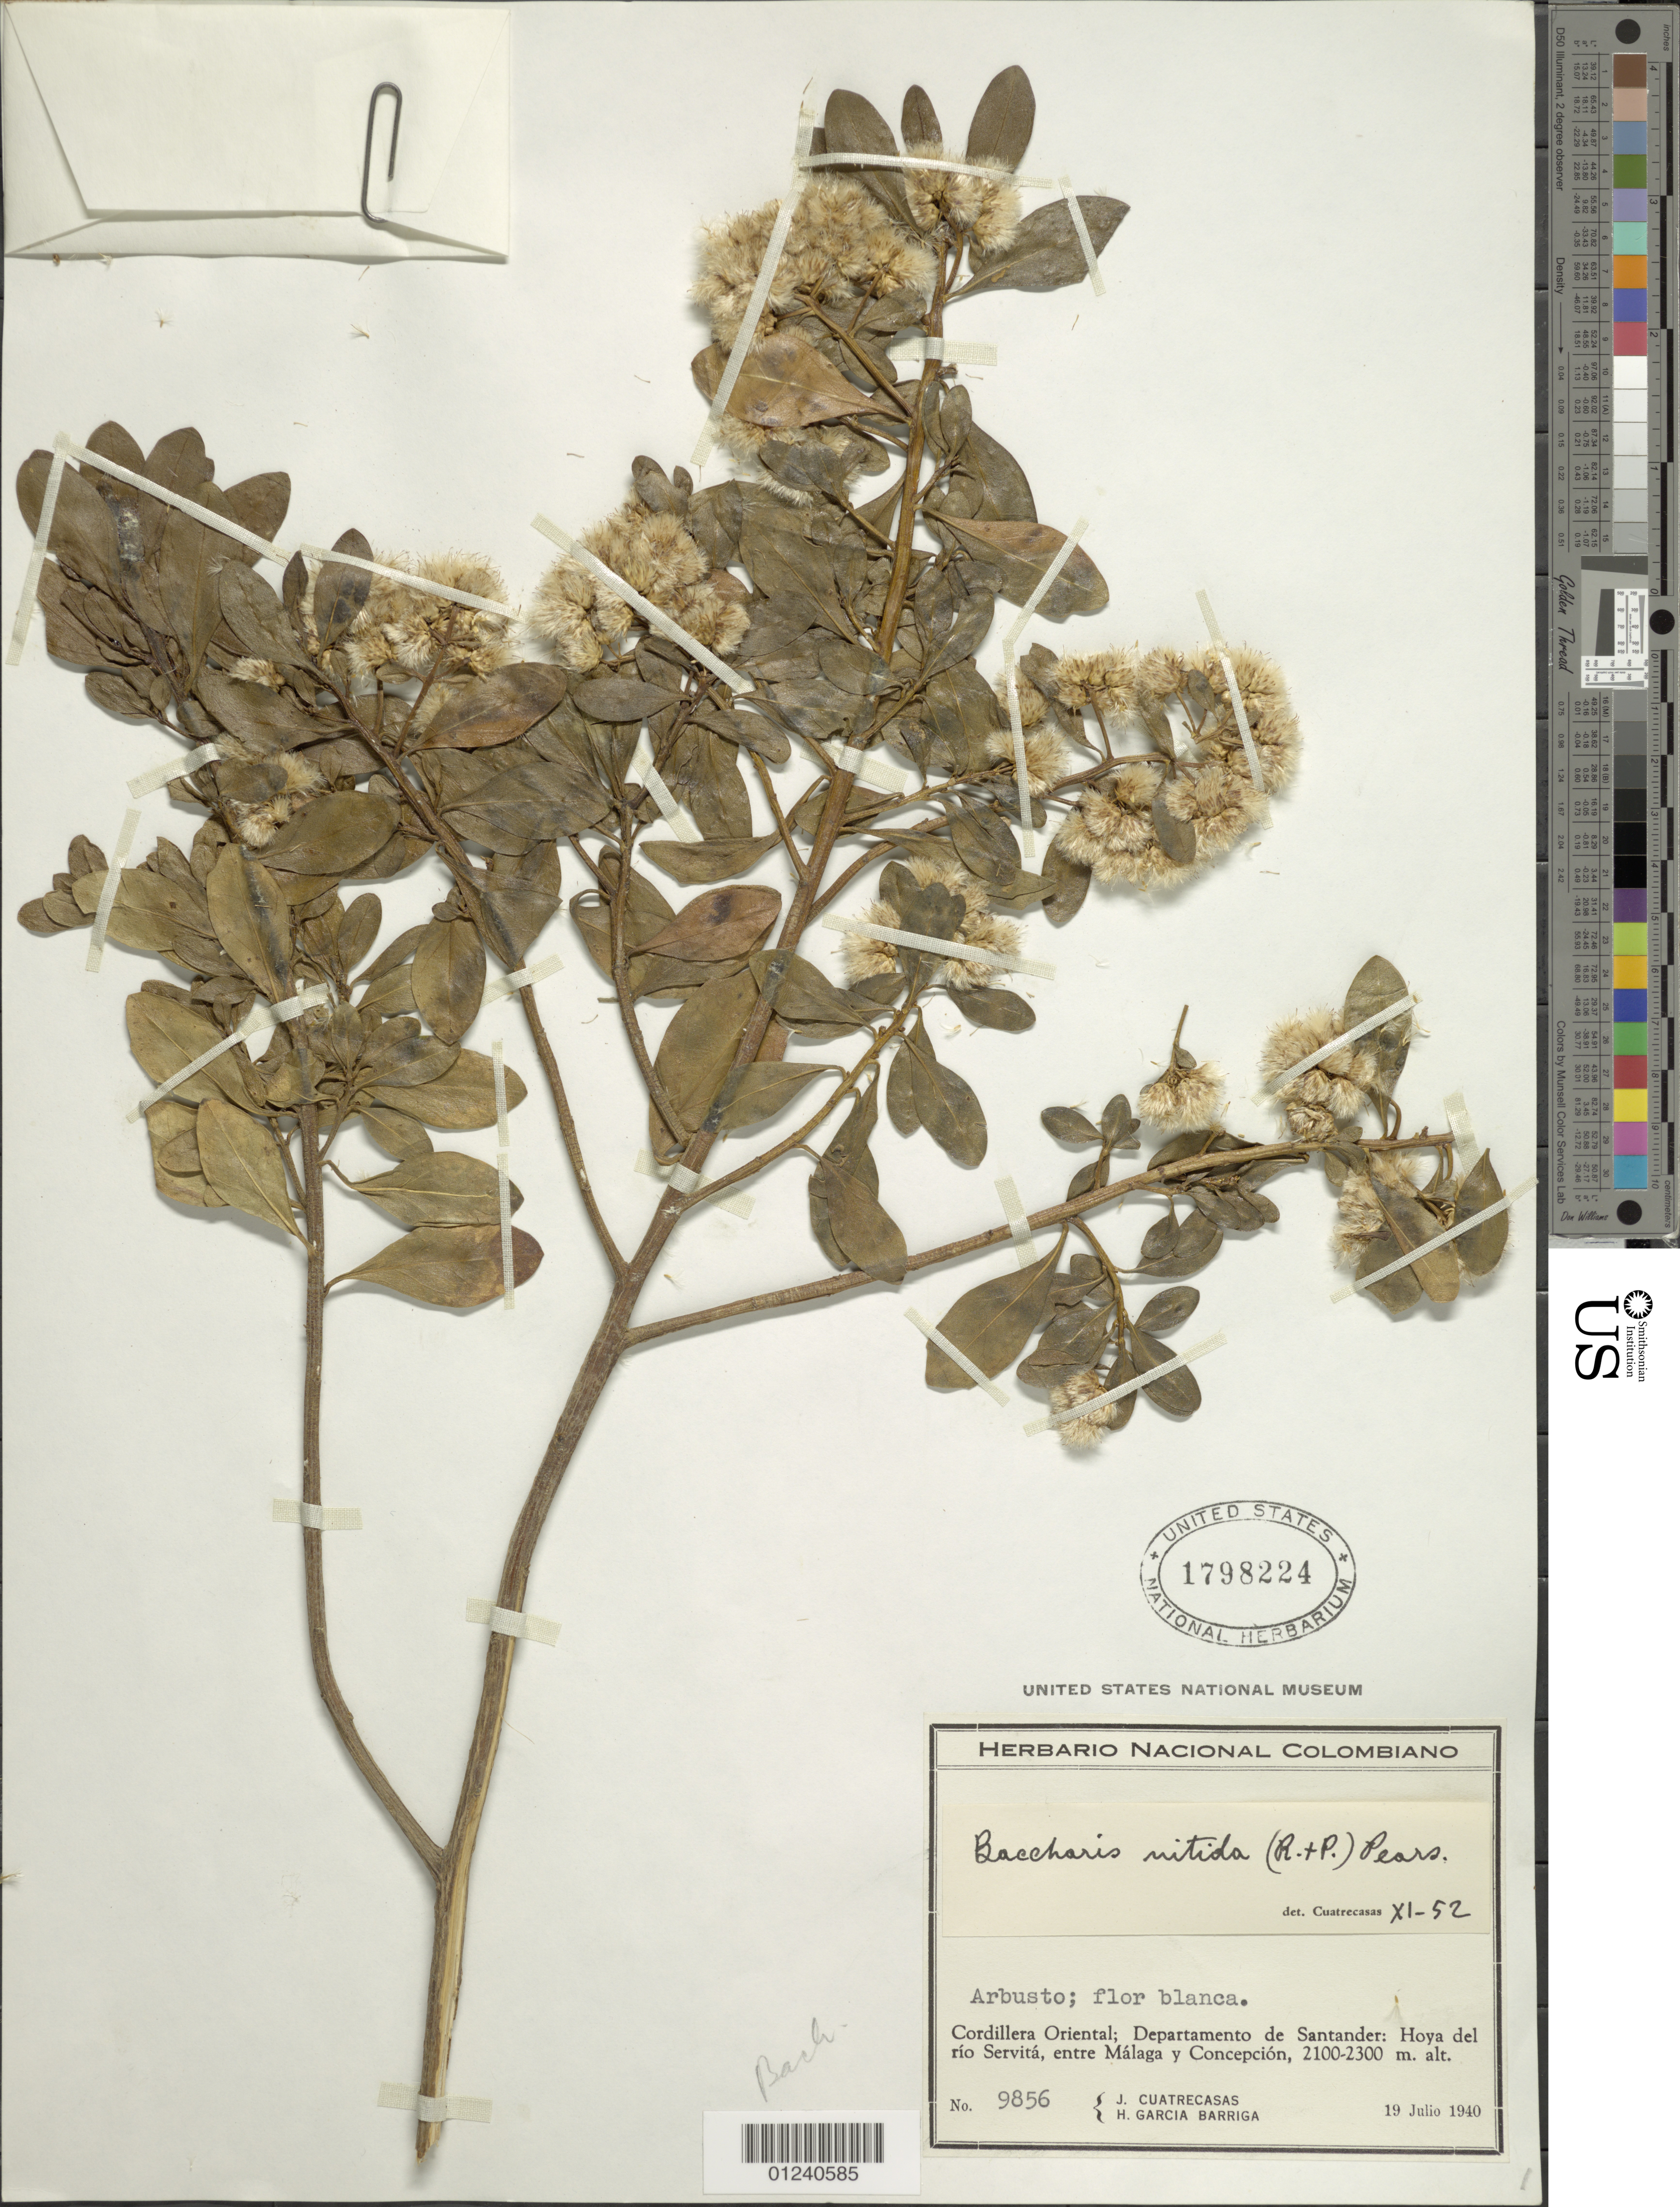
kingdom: Plantae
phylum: Tracheophyta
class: Magnoliopsida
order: Asterales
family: Asteraceae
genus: Baccharis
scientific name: Baccharis nitida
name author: (Ruiz & Pav.) Pers.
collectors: J. Cuatrecasas & H. García Barriga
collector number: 9856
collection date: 1940-07-19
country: Colombia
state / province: Santander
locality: Cordillera Oriental, Hoya del río Servitá, entre Málaga y Concepción.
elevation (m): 2100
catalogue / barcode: US 1798224